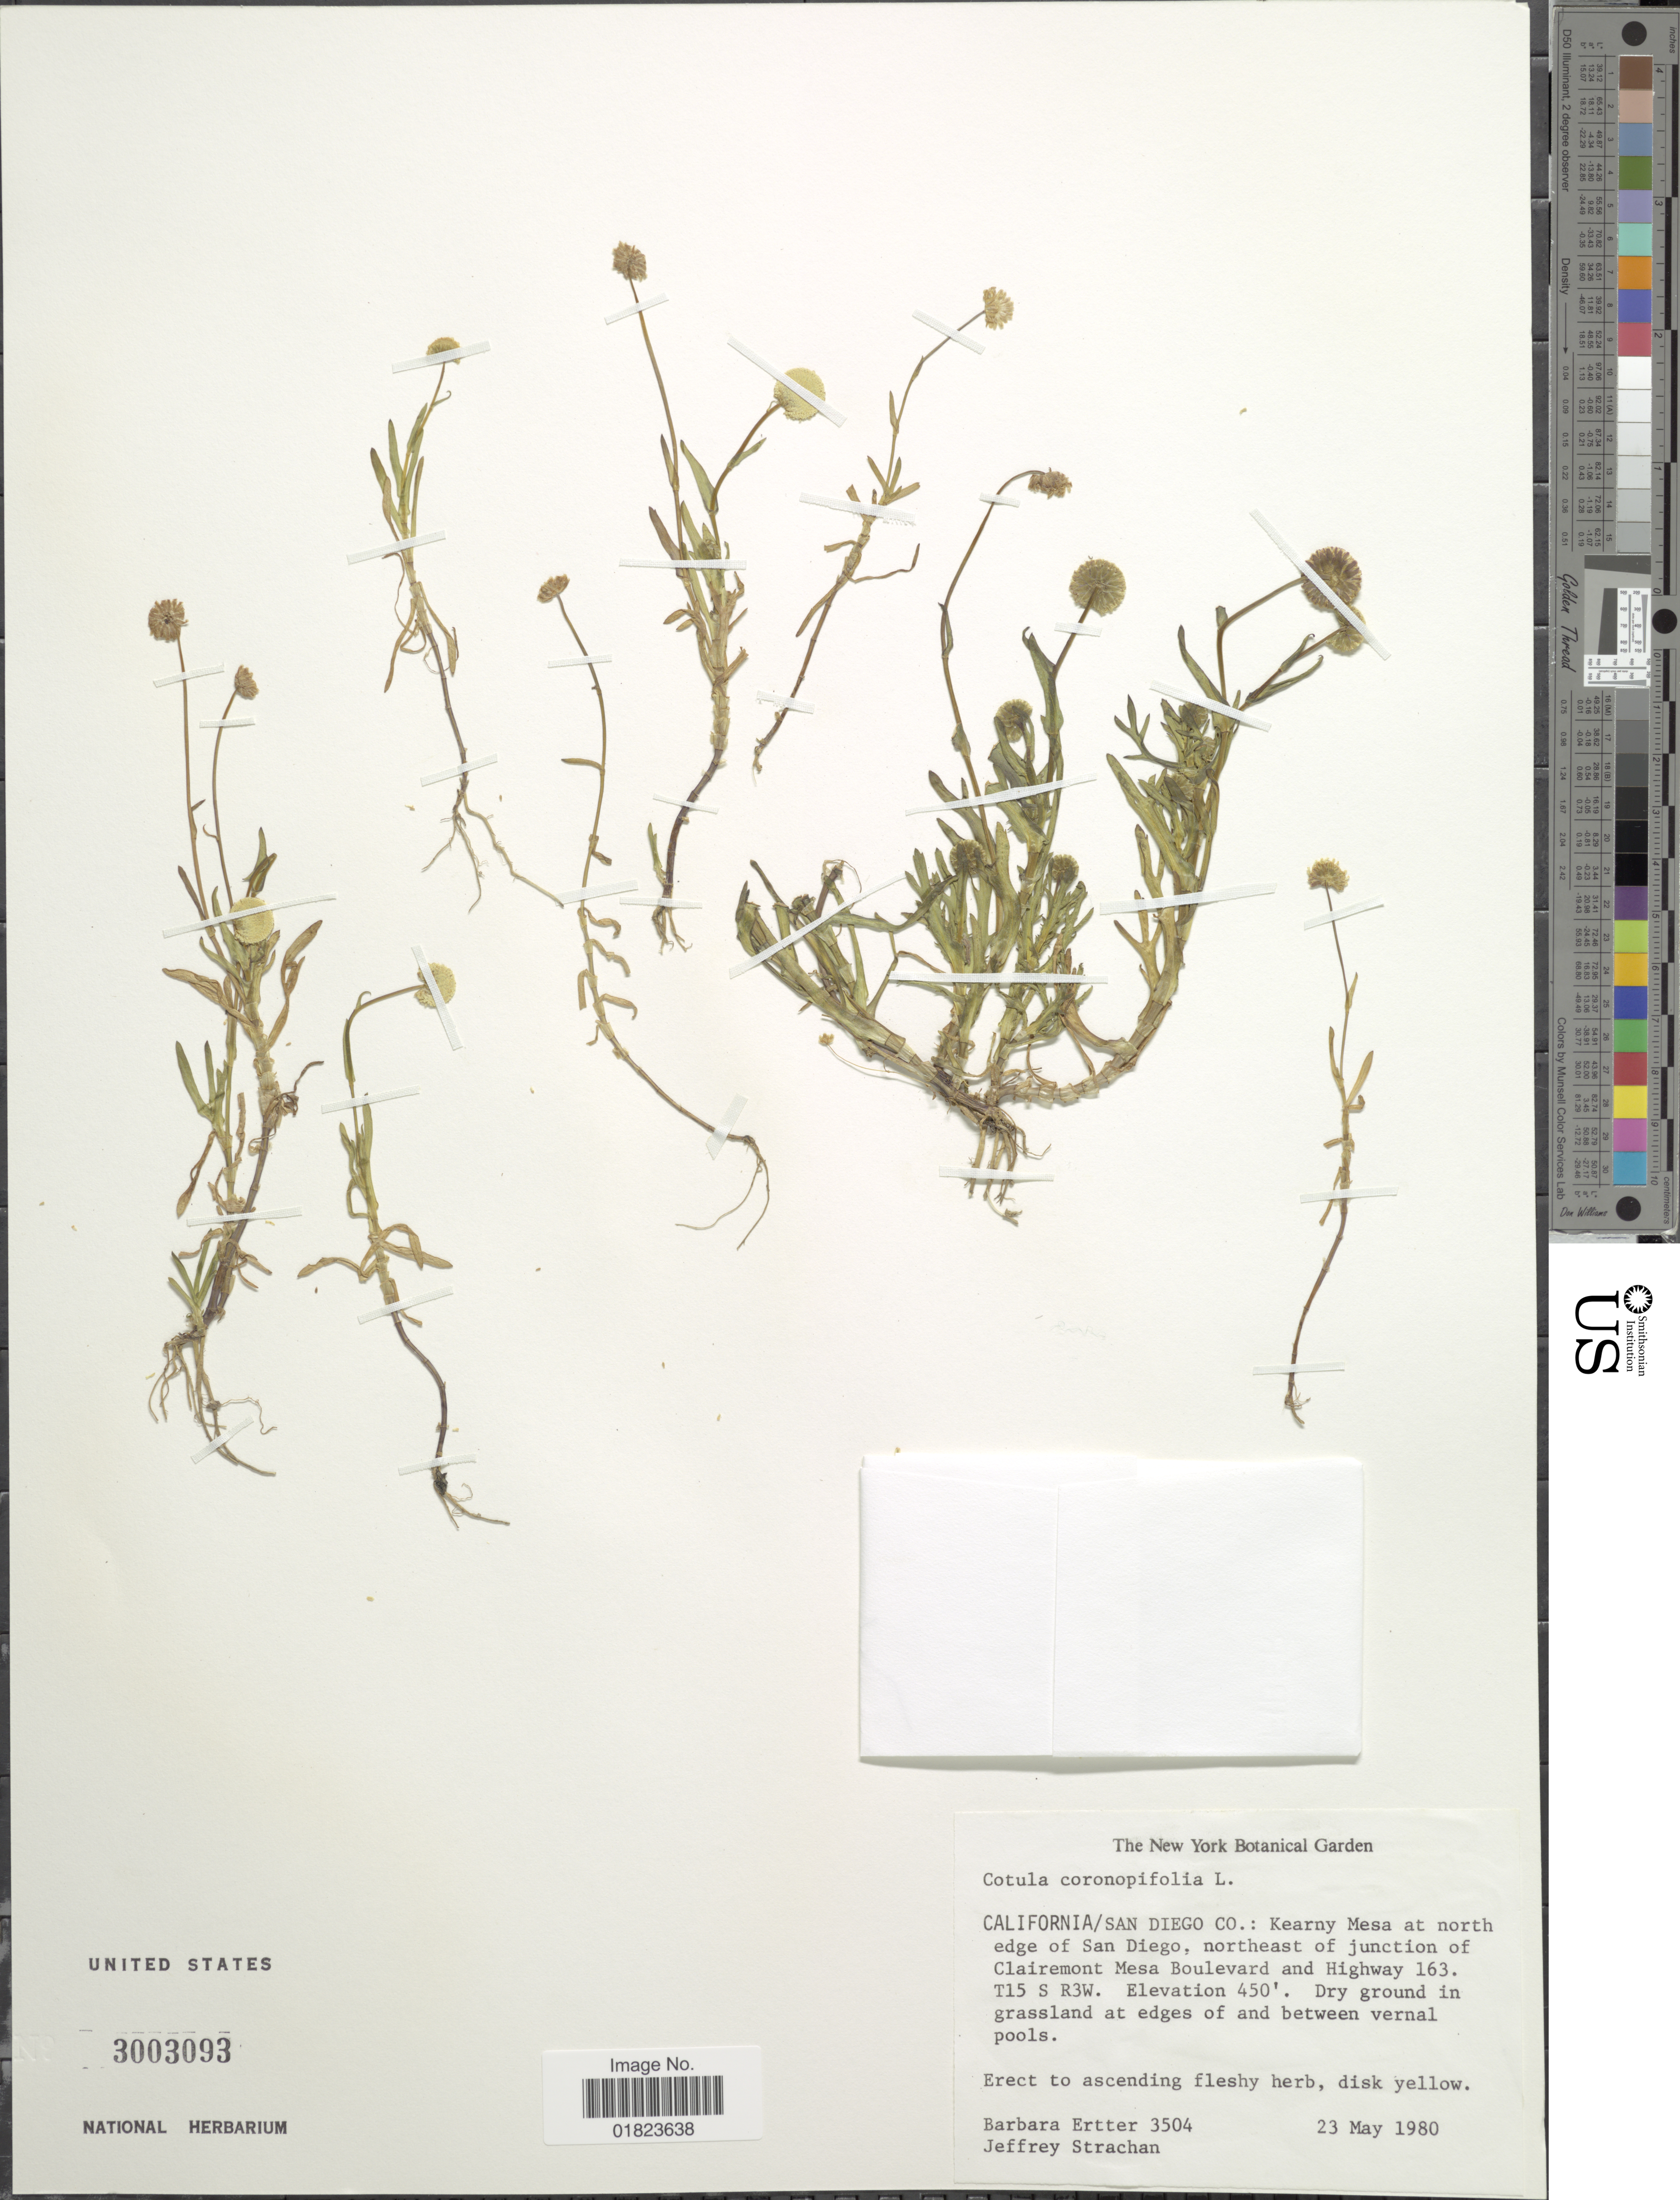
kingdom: Plantae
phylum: Tracheophyta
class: Magnoliopsida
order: Asterales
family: Asteraceae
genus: Cotula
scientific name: Cotula coronopifolia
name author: L.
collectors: B. Ertter & J. Strachan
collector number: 3504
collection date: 1980-05-23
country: United States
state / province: California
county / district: San Diego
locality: California/San Diego Co.: Kearney Mesa at north of edge of San Diego, northeast of junction of Clairemont Mesa Boulevard ad Highway 163. T15 S3W.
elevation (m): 137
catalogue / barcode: US 3003093